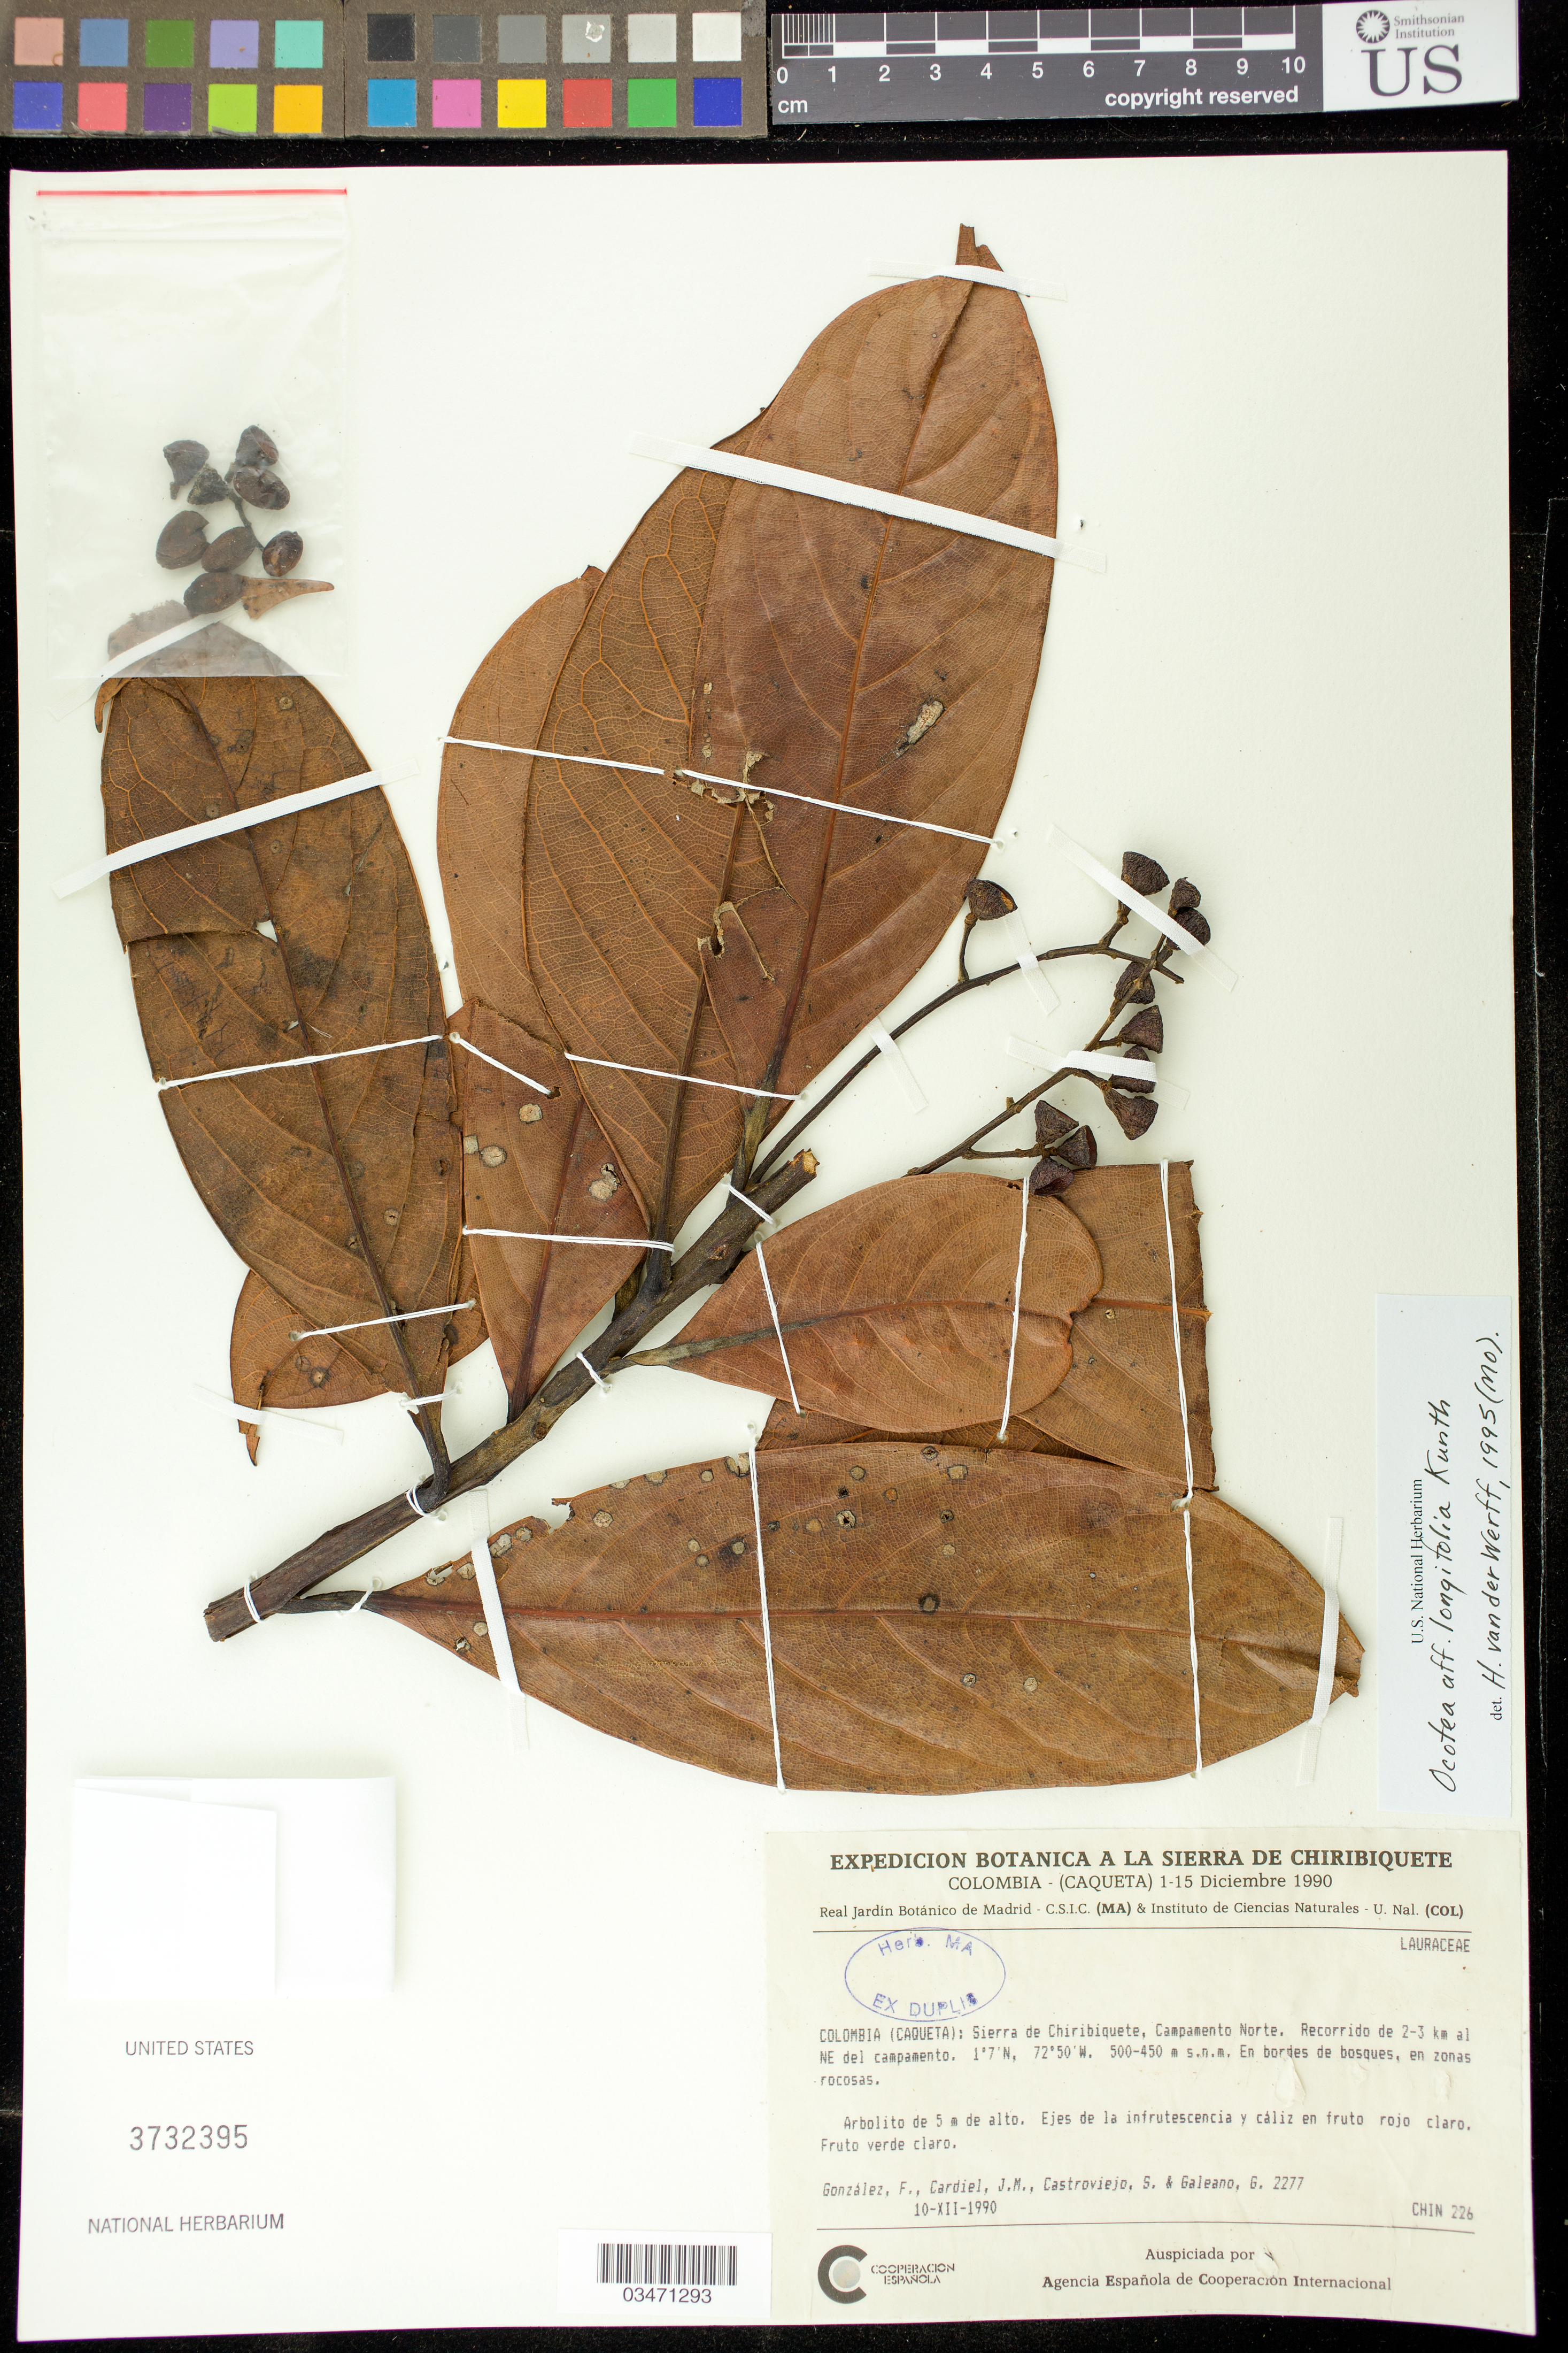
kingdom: Plantae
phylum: Tracheophyta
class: Magnoliopsida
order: Laurales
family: Lauraceae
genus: Ocotea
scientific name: Ocotea longifolia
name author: Kunth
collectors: F. González, J. Cardiel, S. Castroviejo & G. A. Galeano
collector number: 277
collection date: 1990-12-10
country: Colombia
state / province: Caquetá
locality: Sierra de Chiribiquete, Campamento Norte. Recorrido de 2-3 km al NE del campamento.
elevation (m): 450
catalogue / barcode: US 3732395